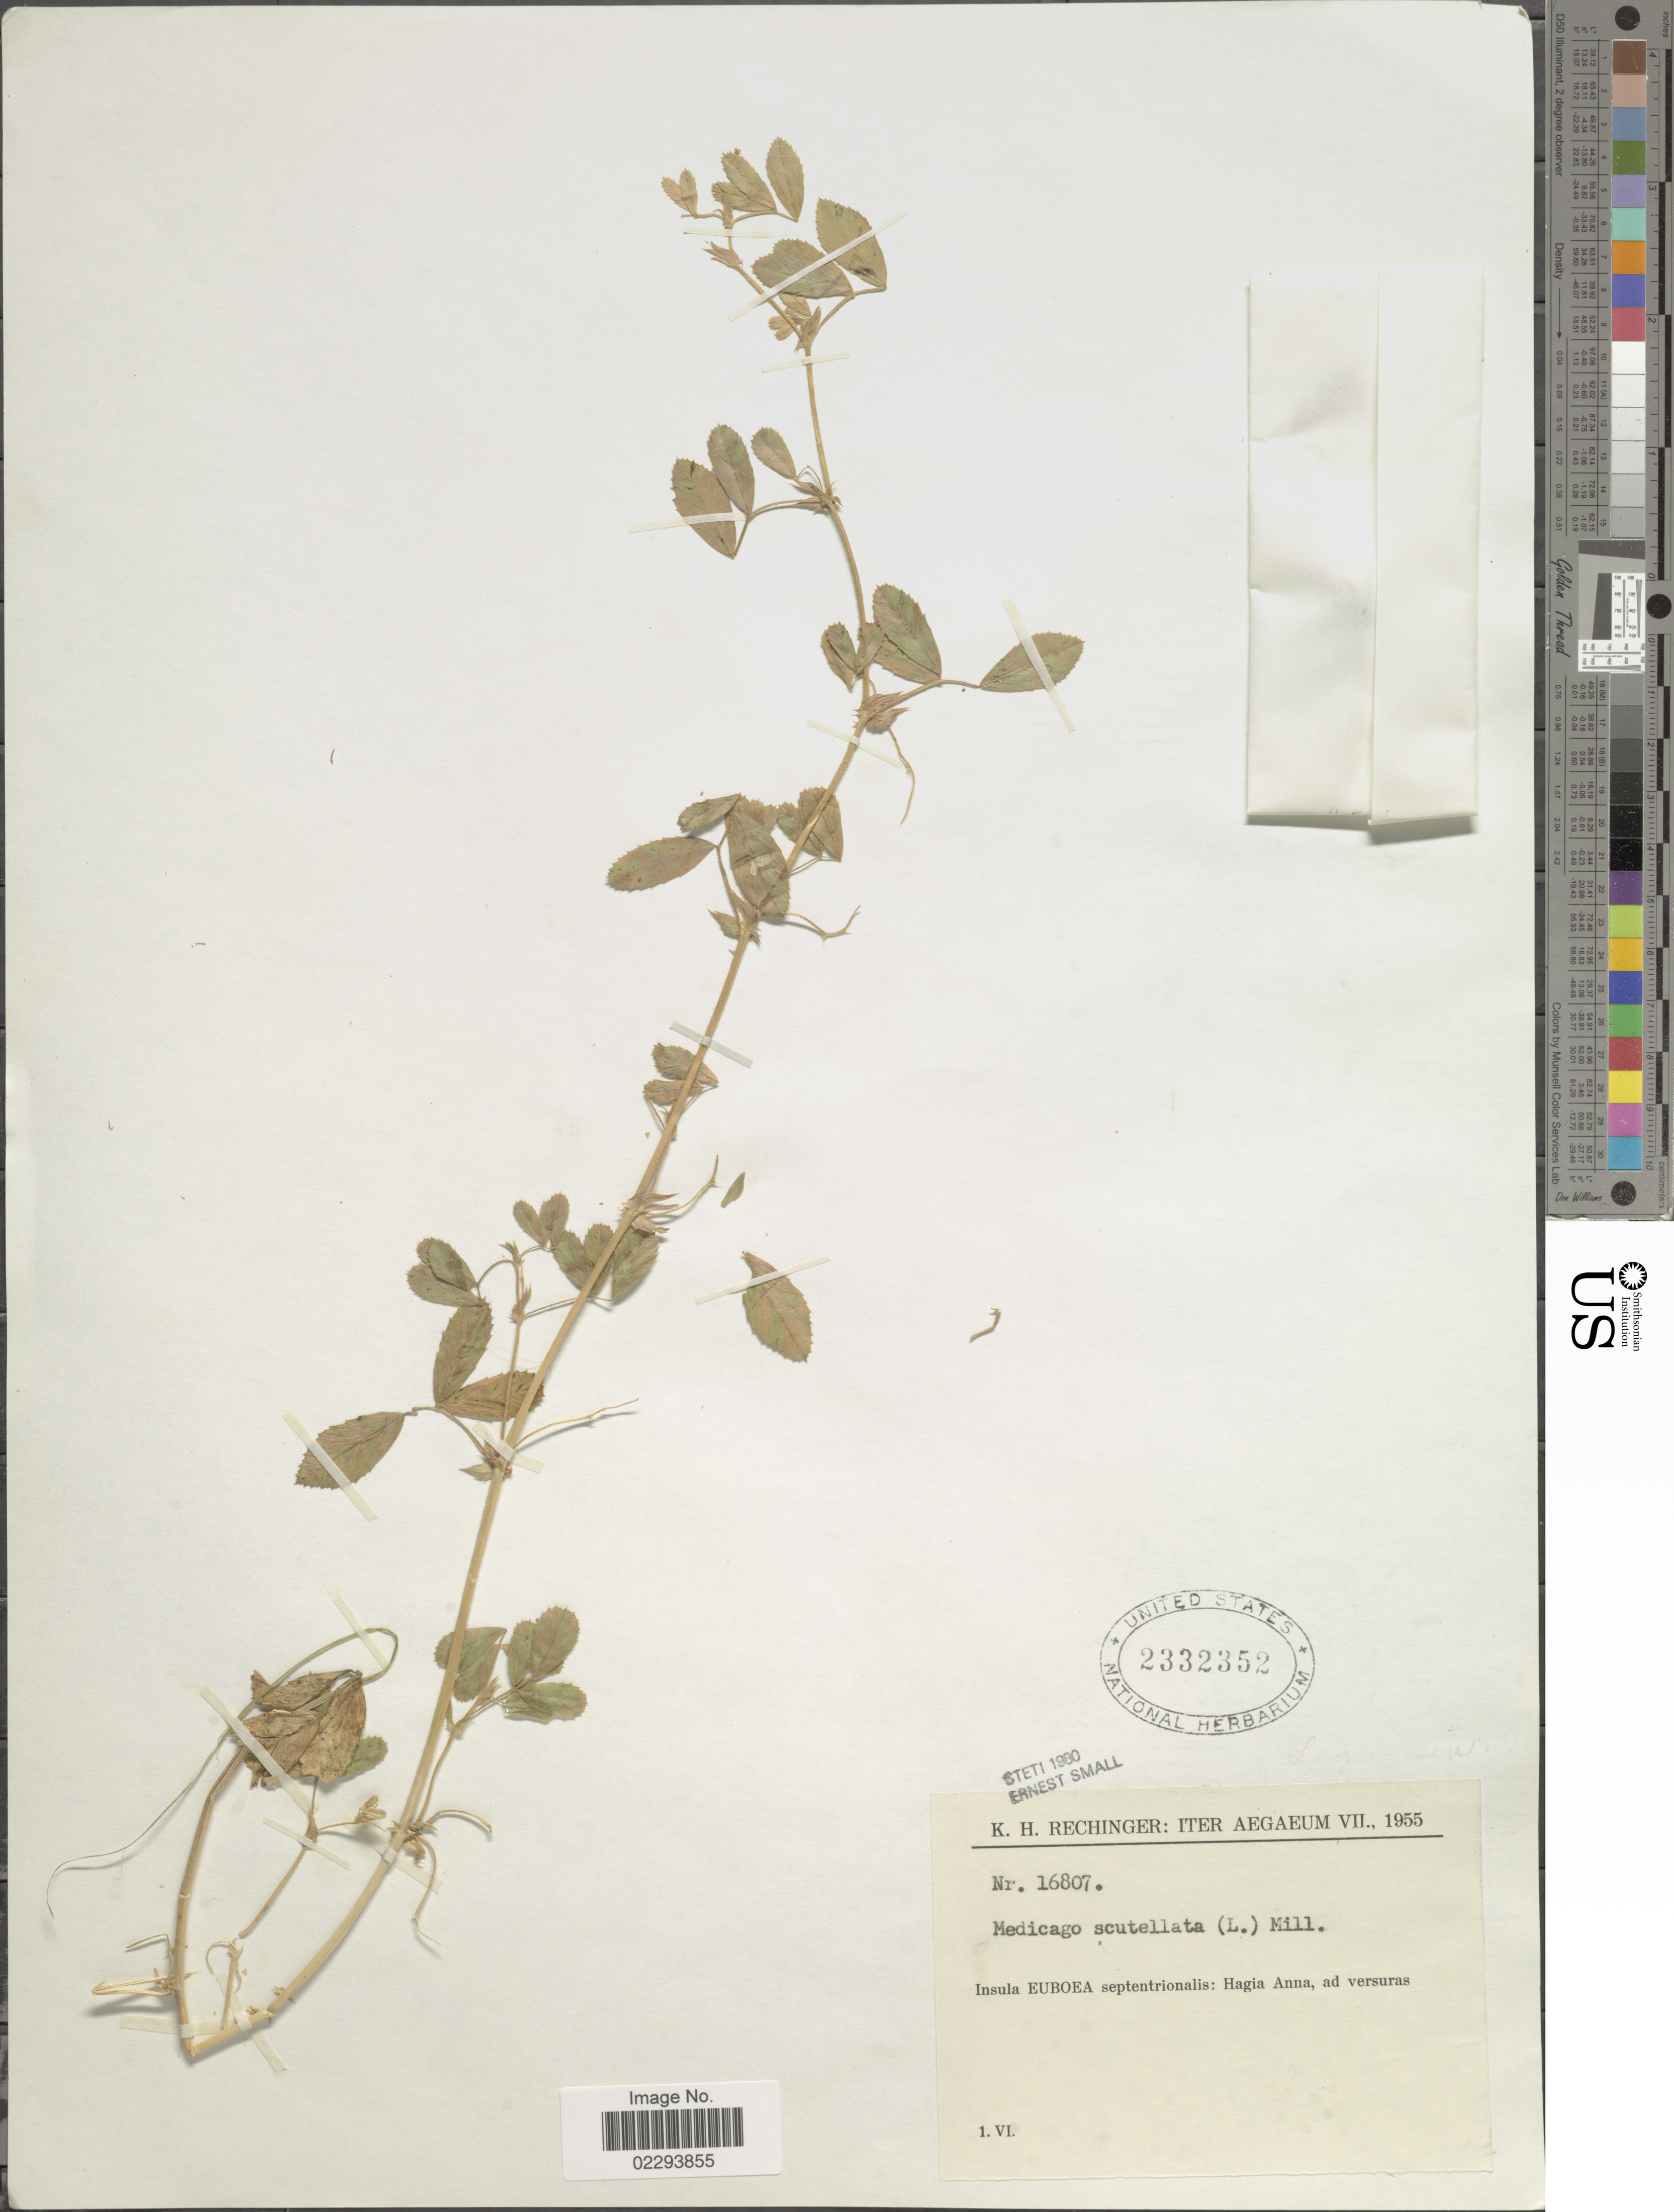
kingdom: Plantae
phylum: Tracheophyta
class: Magnoliopsida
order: Fabales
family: Fabaceae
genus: Medicago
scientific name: Medicago scutellata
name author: (L.) Mill.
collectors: K. H. Rechinger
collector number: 16807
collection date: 1955-06-01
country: Greece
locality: Aegaeum, Insula Euboea septentrionalis: Hagia Anna, ad versuras.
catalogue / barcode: US 2332352